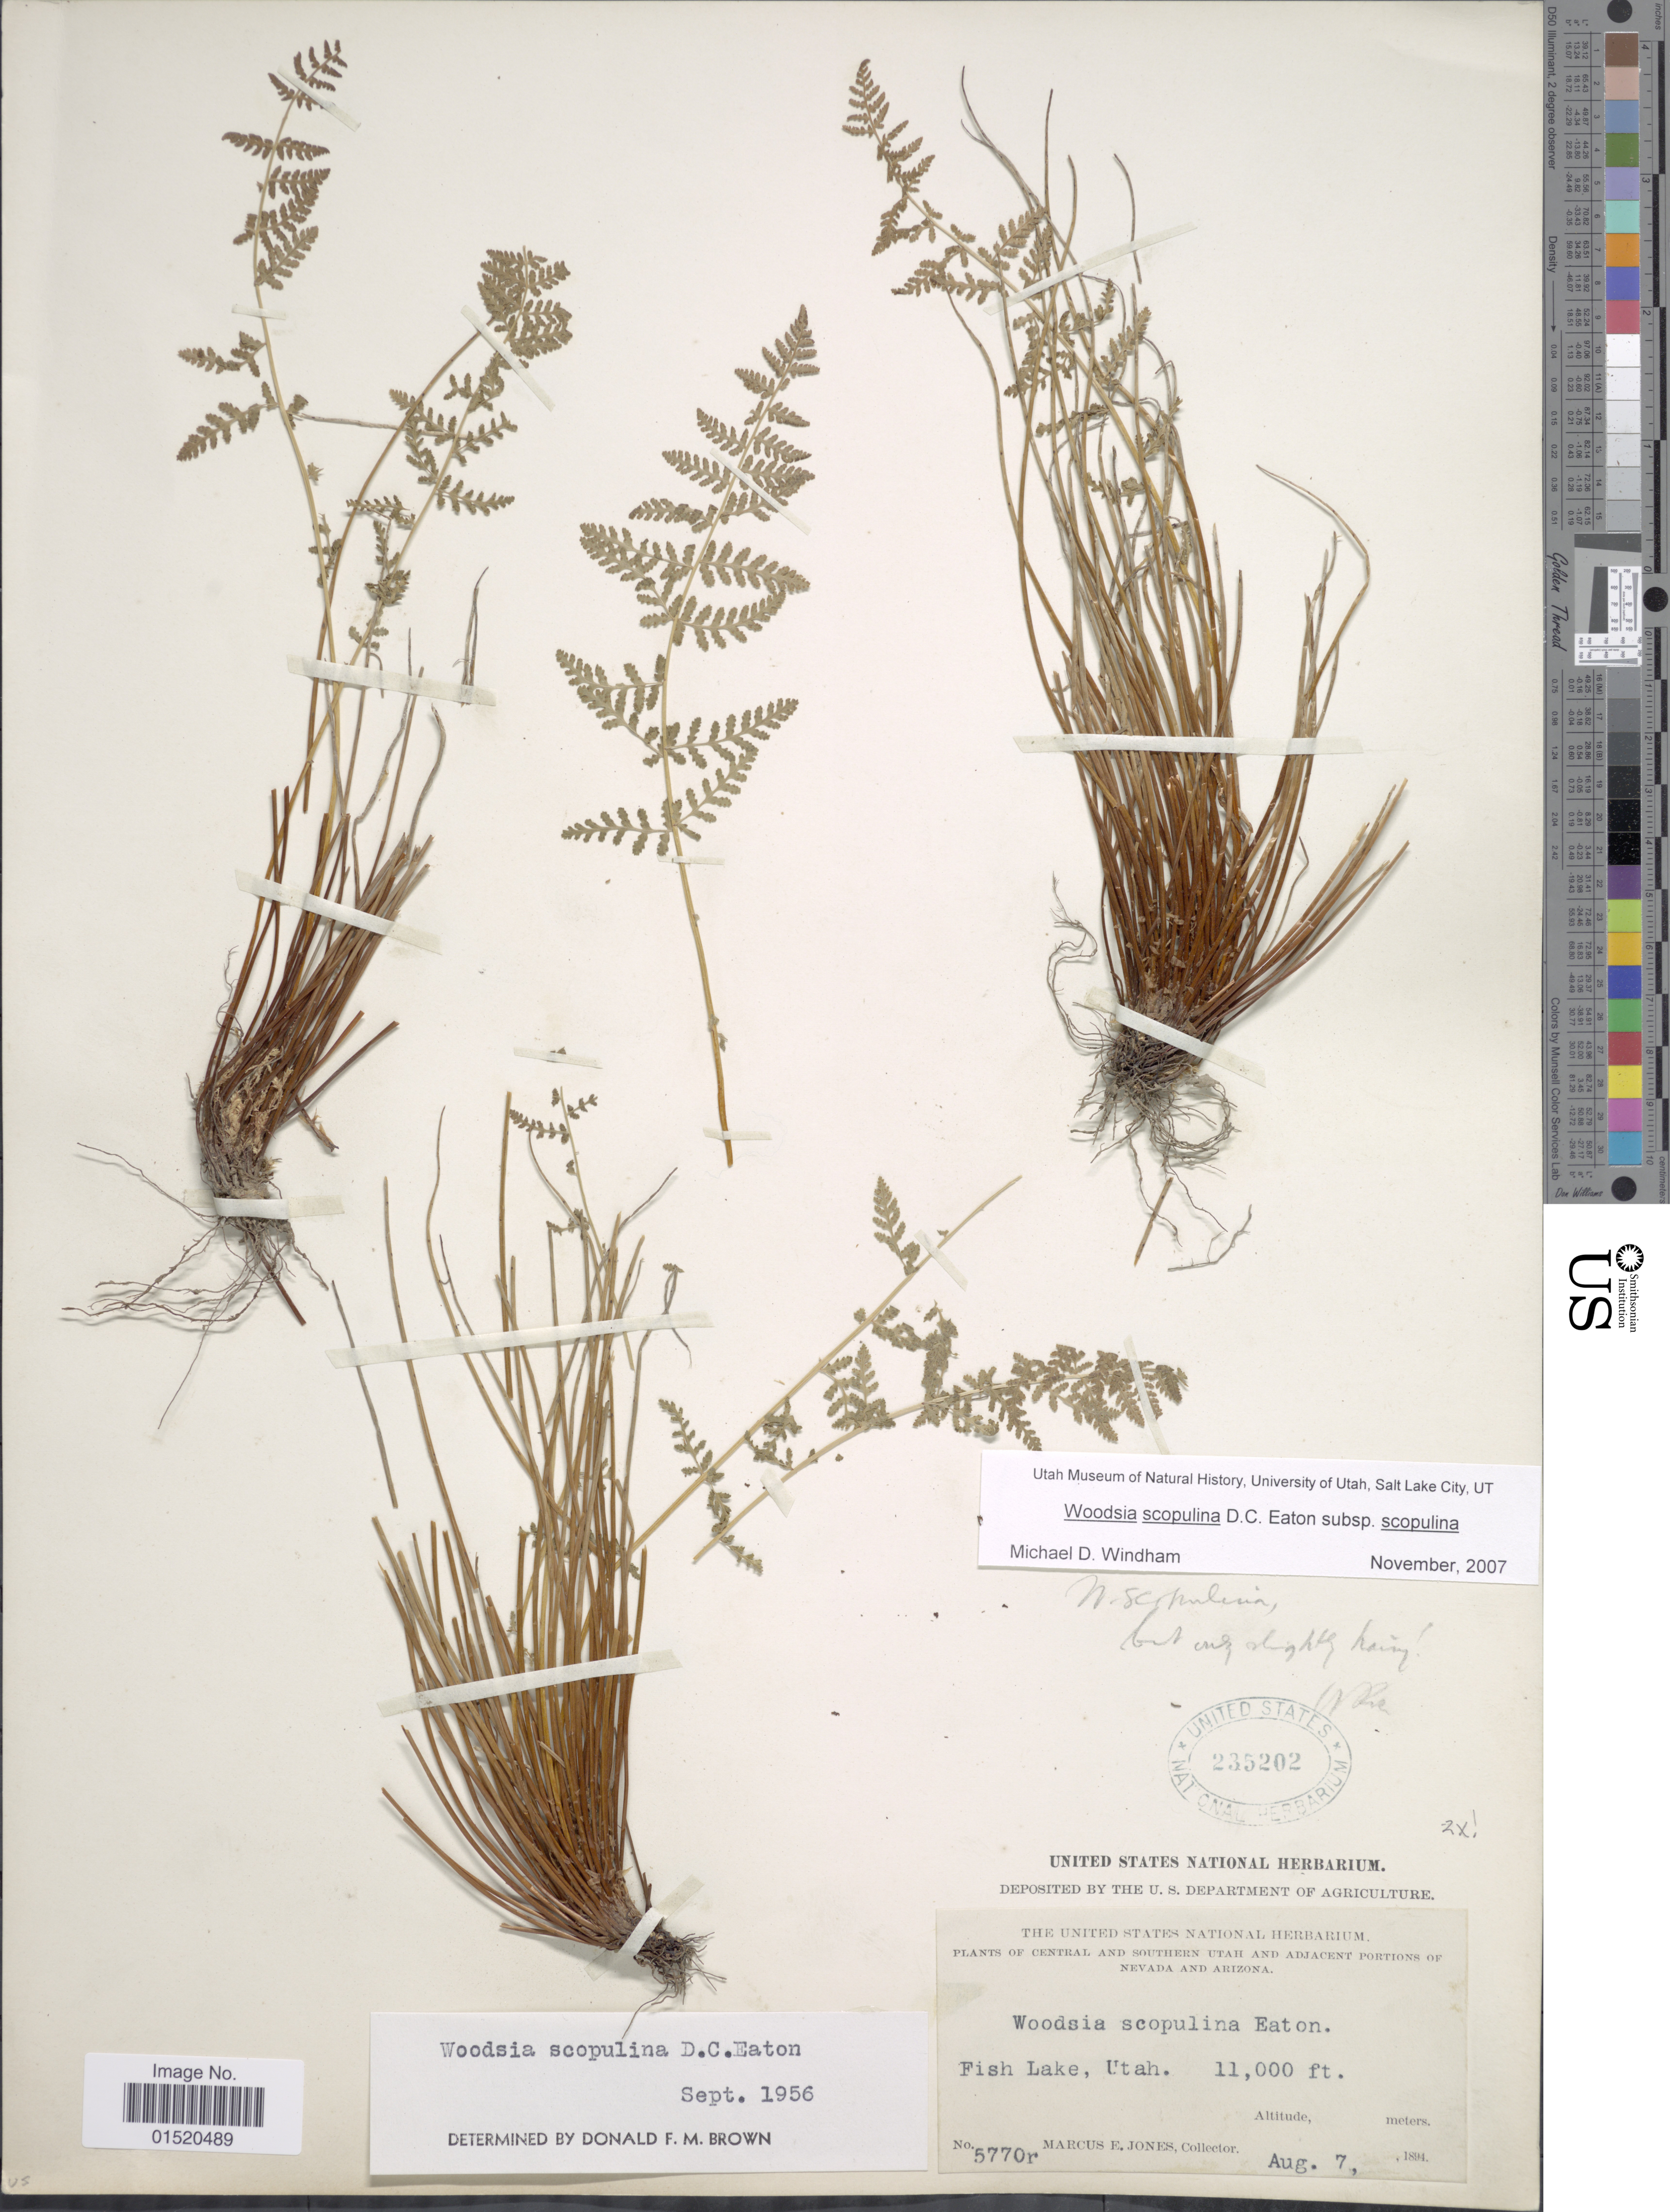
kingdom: Plantae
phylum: Tracheophyta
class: Polypodiopsida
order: Polypodiales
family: Woodsiaceae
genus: Woodsia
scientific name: Woodsia scopulina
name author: D.C. Eaton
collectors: M. E. Jones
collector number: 5770r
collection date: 1894-08-07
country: United States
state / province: Utah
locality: Central and Southern Utah and Adjacent portion of Nevada and Arizona, Fish Lake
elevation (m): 3353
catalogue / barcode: US 235202